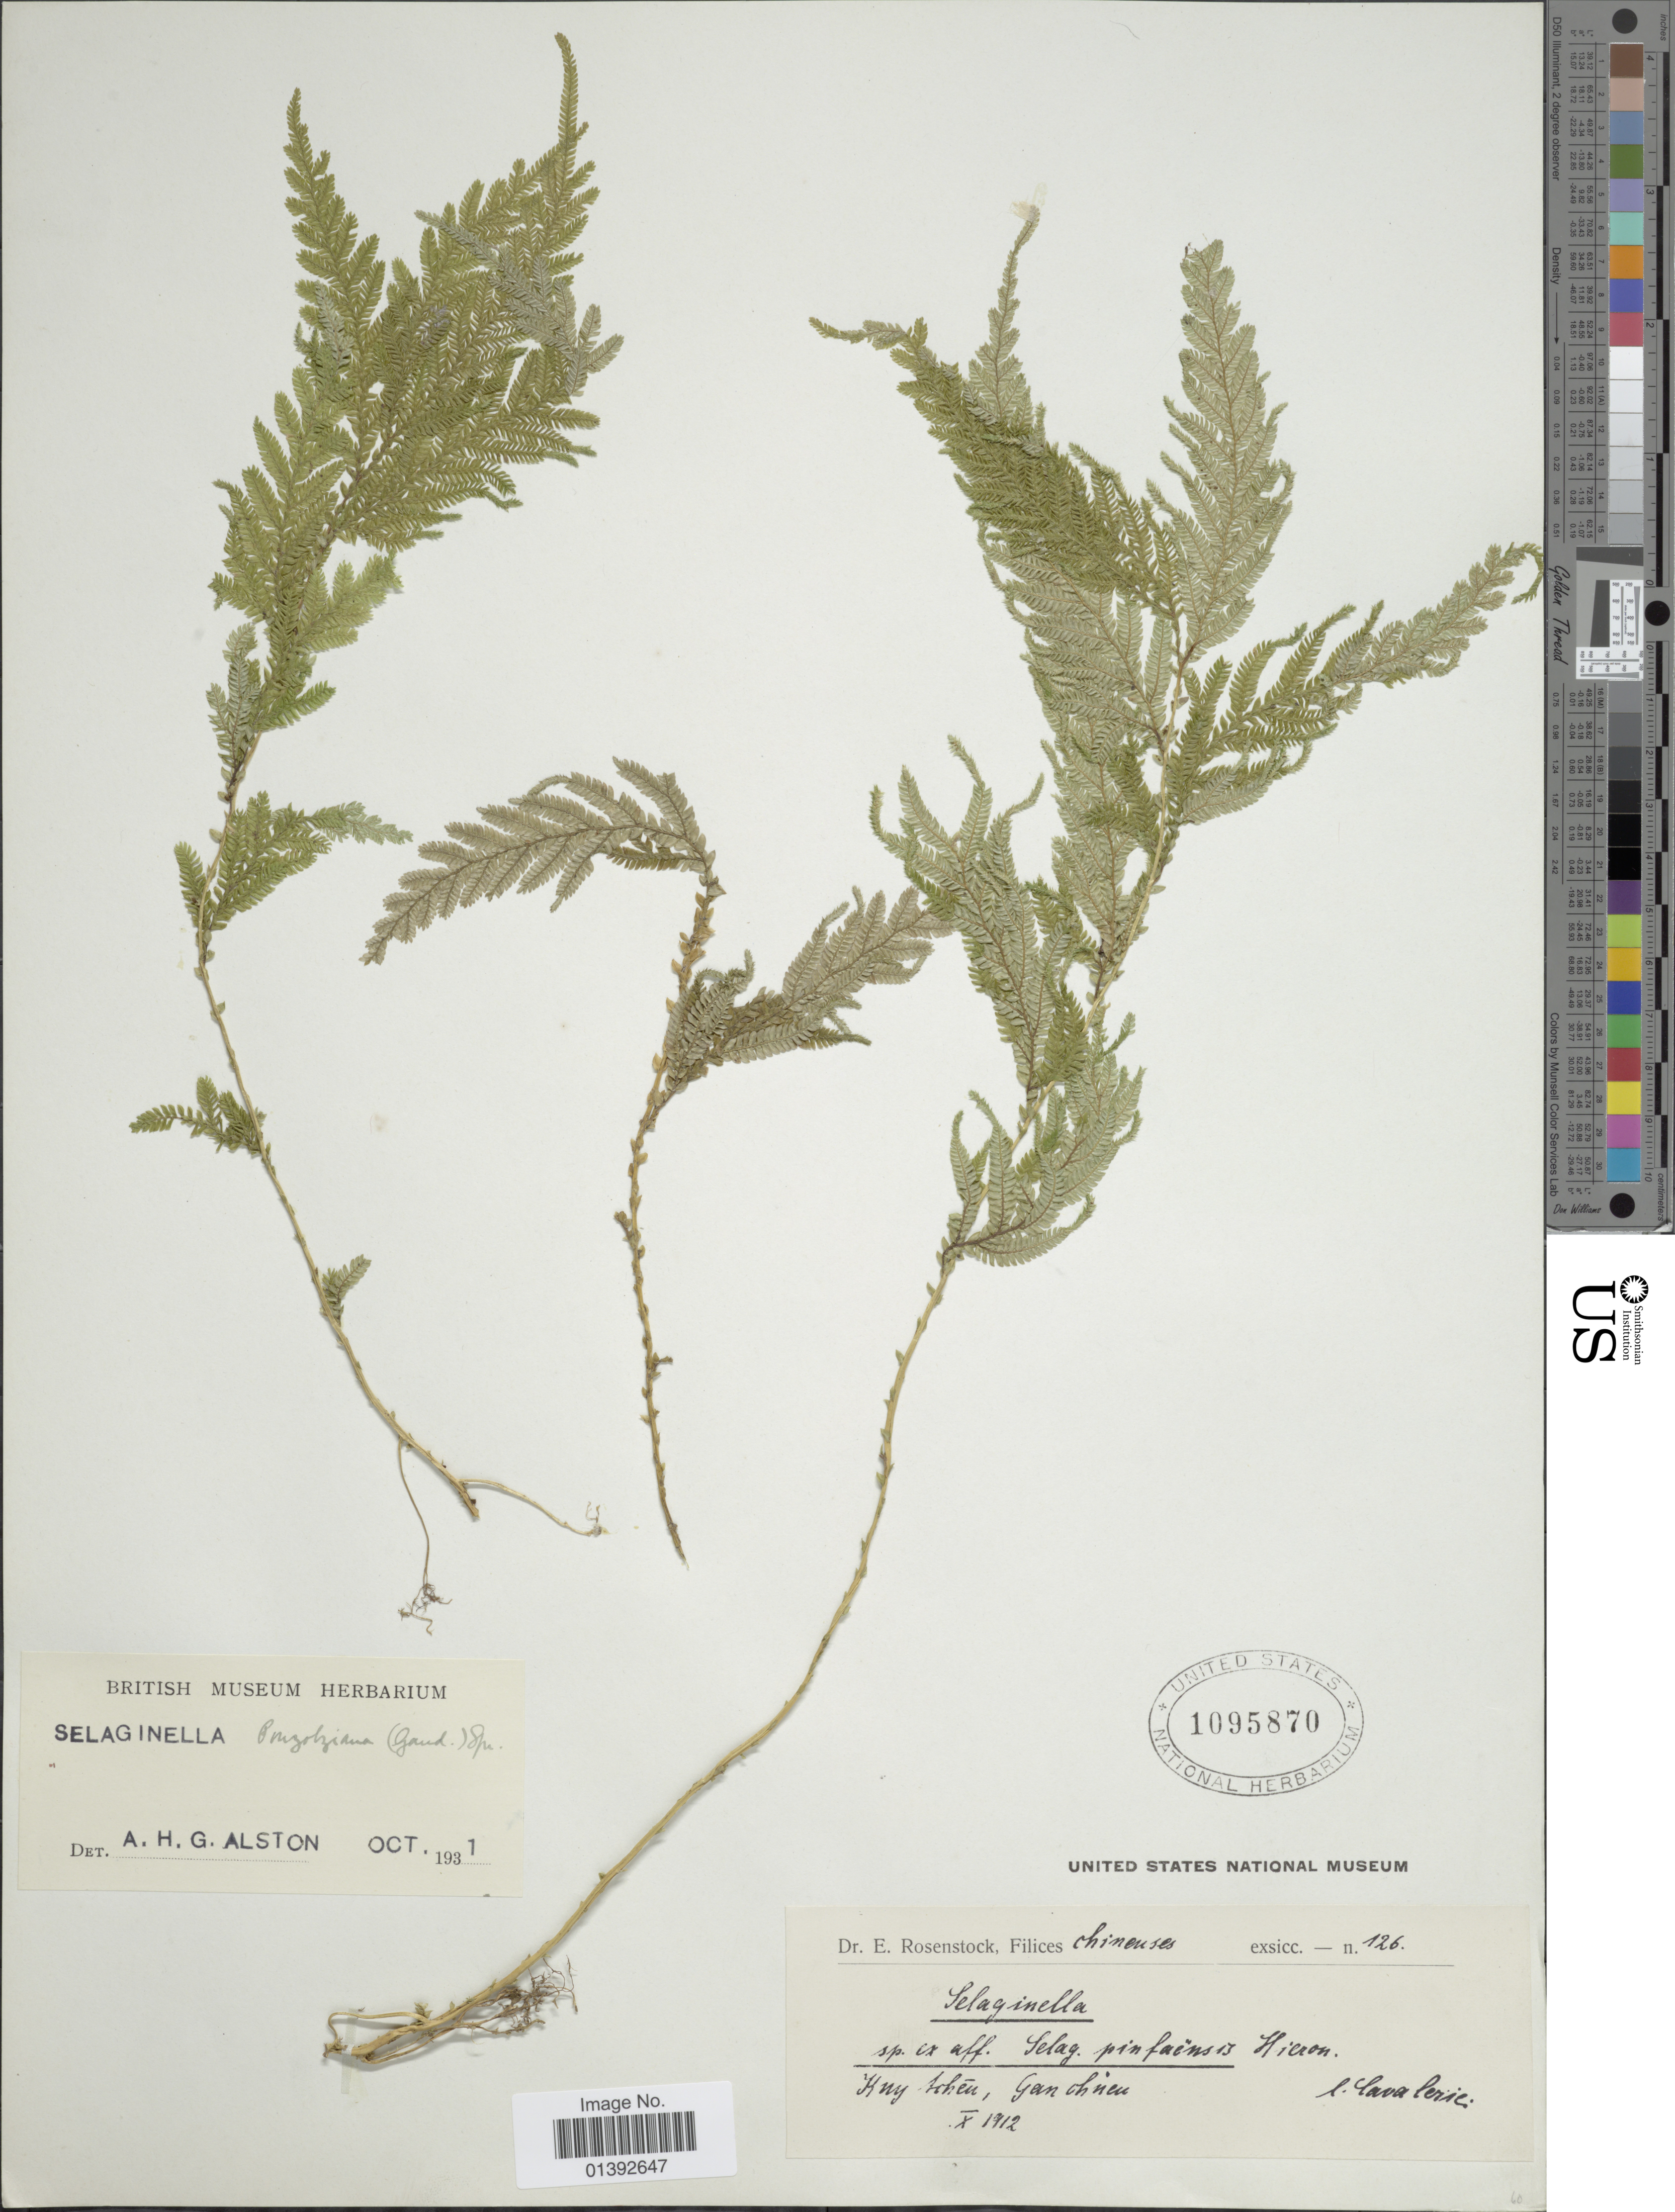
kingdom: Plantae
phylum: Tracheophyta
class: Lycopodiopsida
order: Selaginellales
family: Selaginellaceae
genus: Selaginella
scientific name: Selaginella delicatula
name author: (Desv.) Alston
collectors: -. Cavalerie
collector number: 126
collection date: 1912-10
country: China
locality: Kuy Scheu, Ganchneu [interpreted]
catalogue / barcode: US 1095870